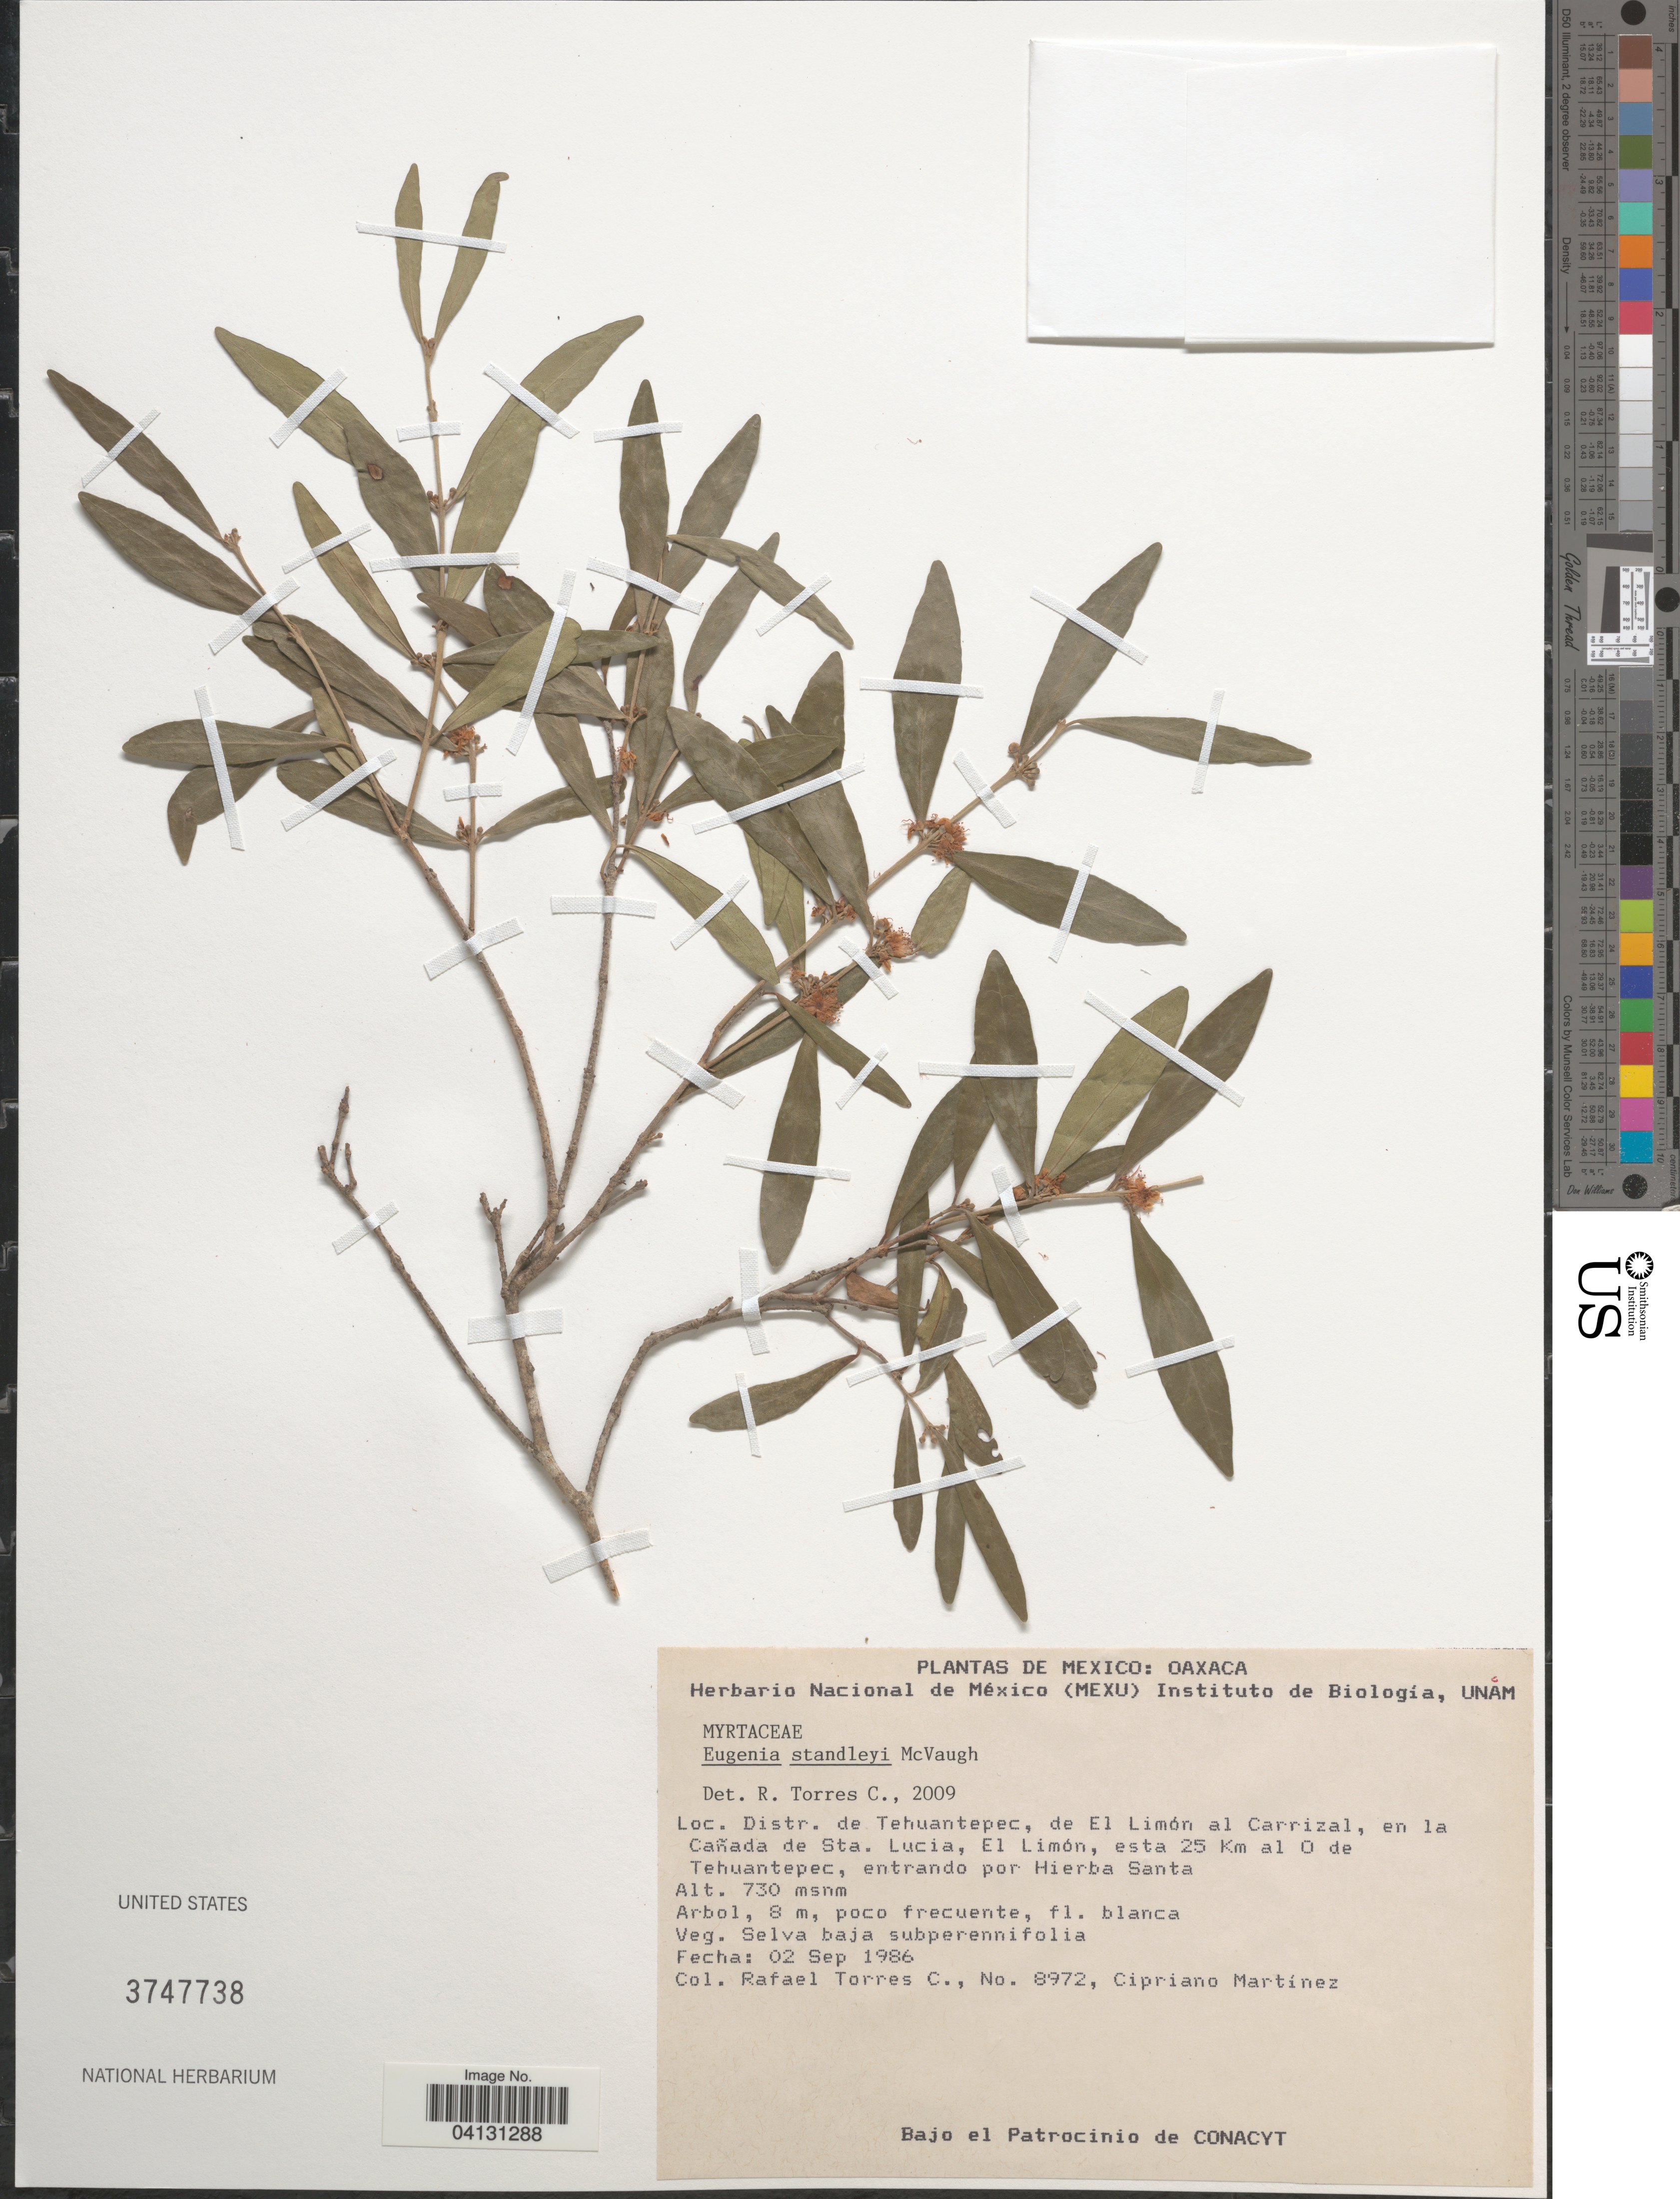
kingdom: Plantae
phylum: Tracheophyta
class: Magnoliopsida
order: Myrtales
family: Myrtaceae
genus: Eugenia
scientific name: Eugenia standleyi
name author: McVaugh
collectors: R. Torres C. & C. Martínez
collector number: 8972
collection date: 1986-09-02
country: Mexico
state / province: Oaxaca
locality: Distr. de Tehuantepec, de El Limón al Carrizal, en la Cañada de Sta. Lucia, El Limón, esta 25 Km al O de Tehuantepec, entrando por Hierba Santa.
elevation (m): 730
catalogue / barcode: US 3747738